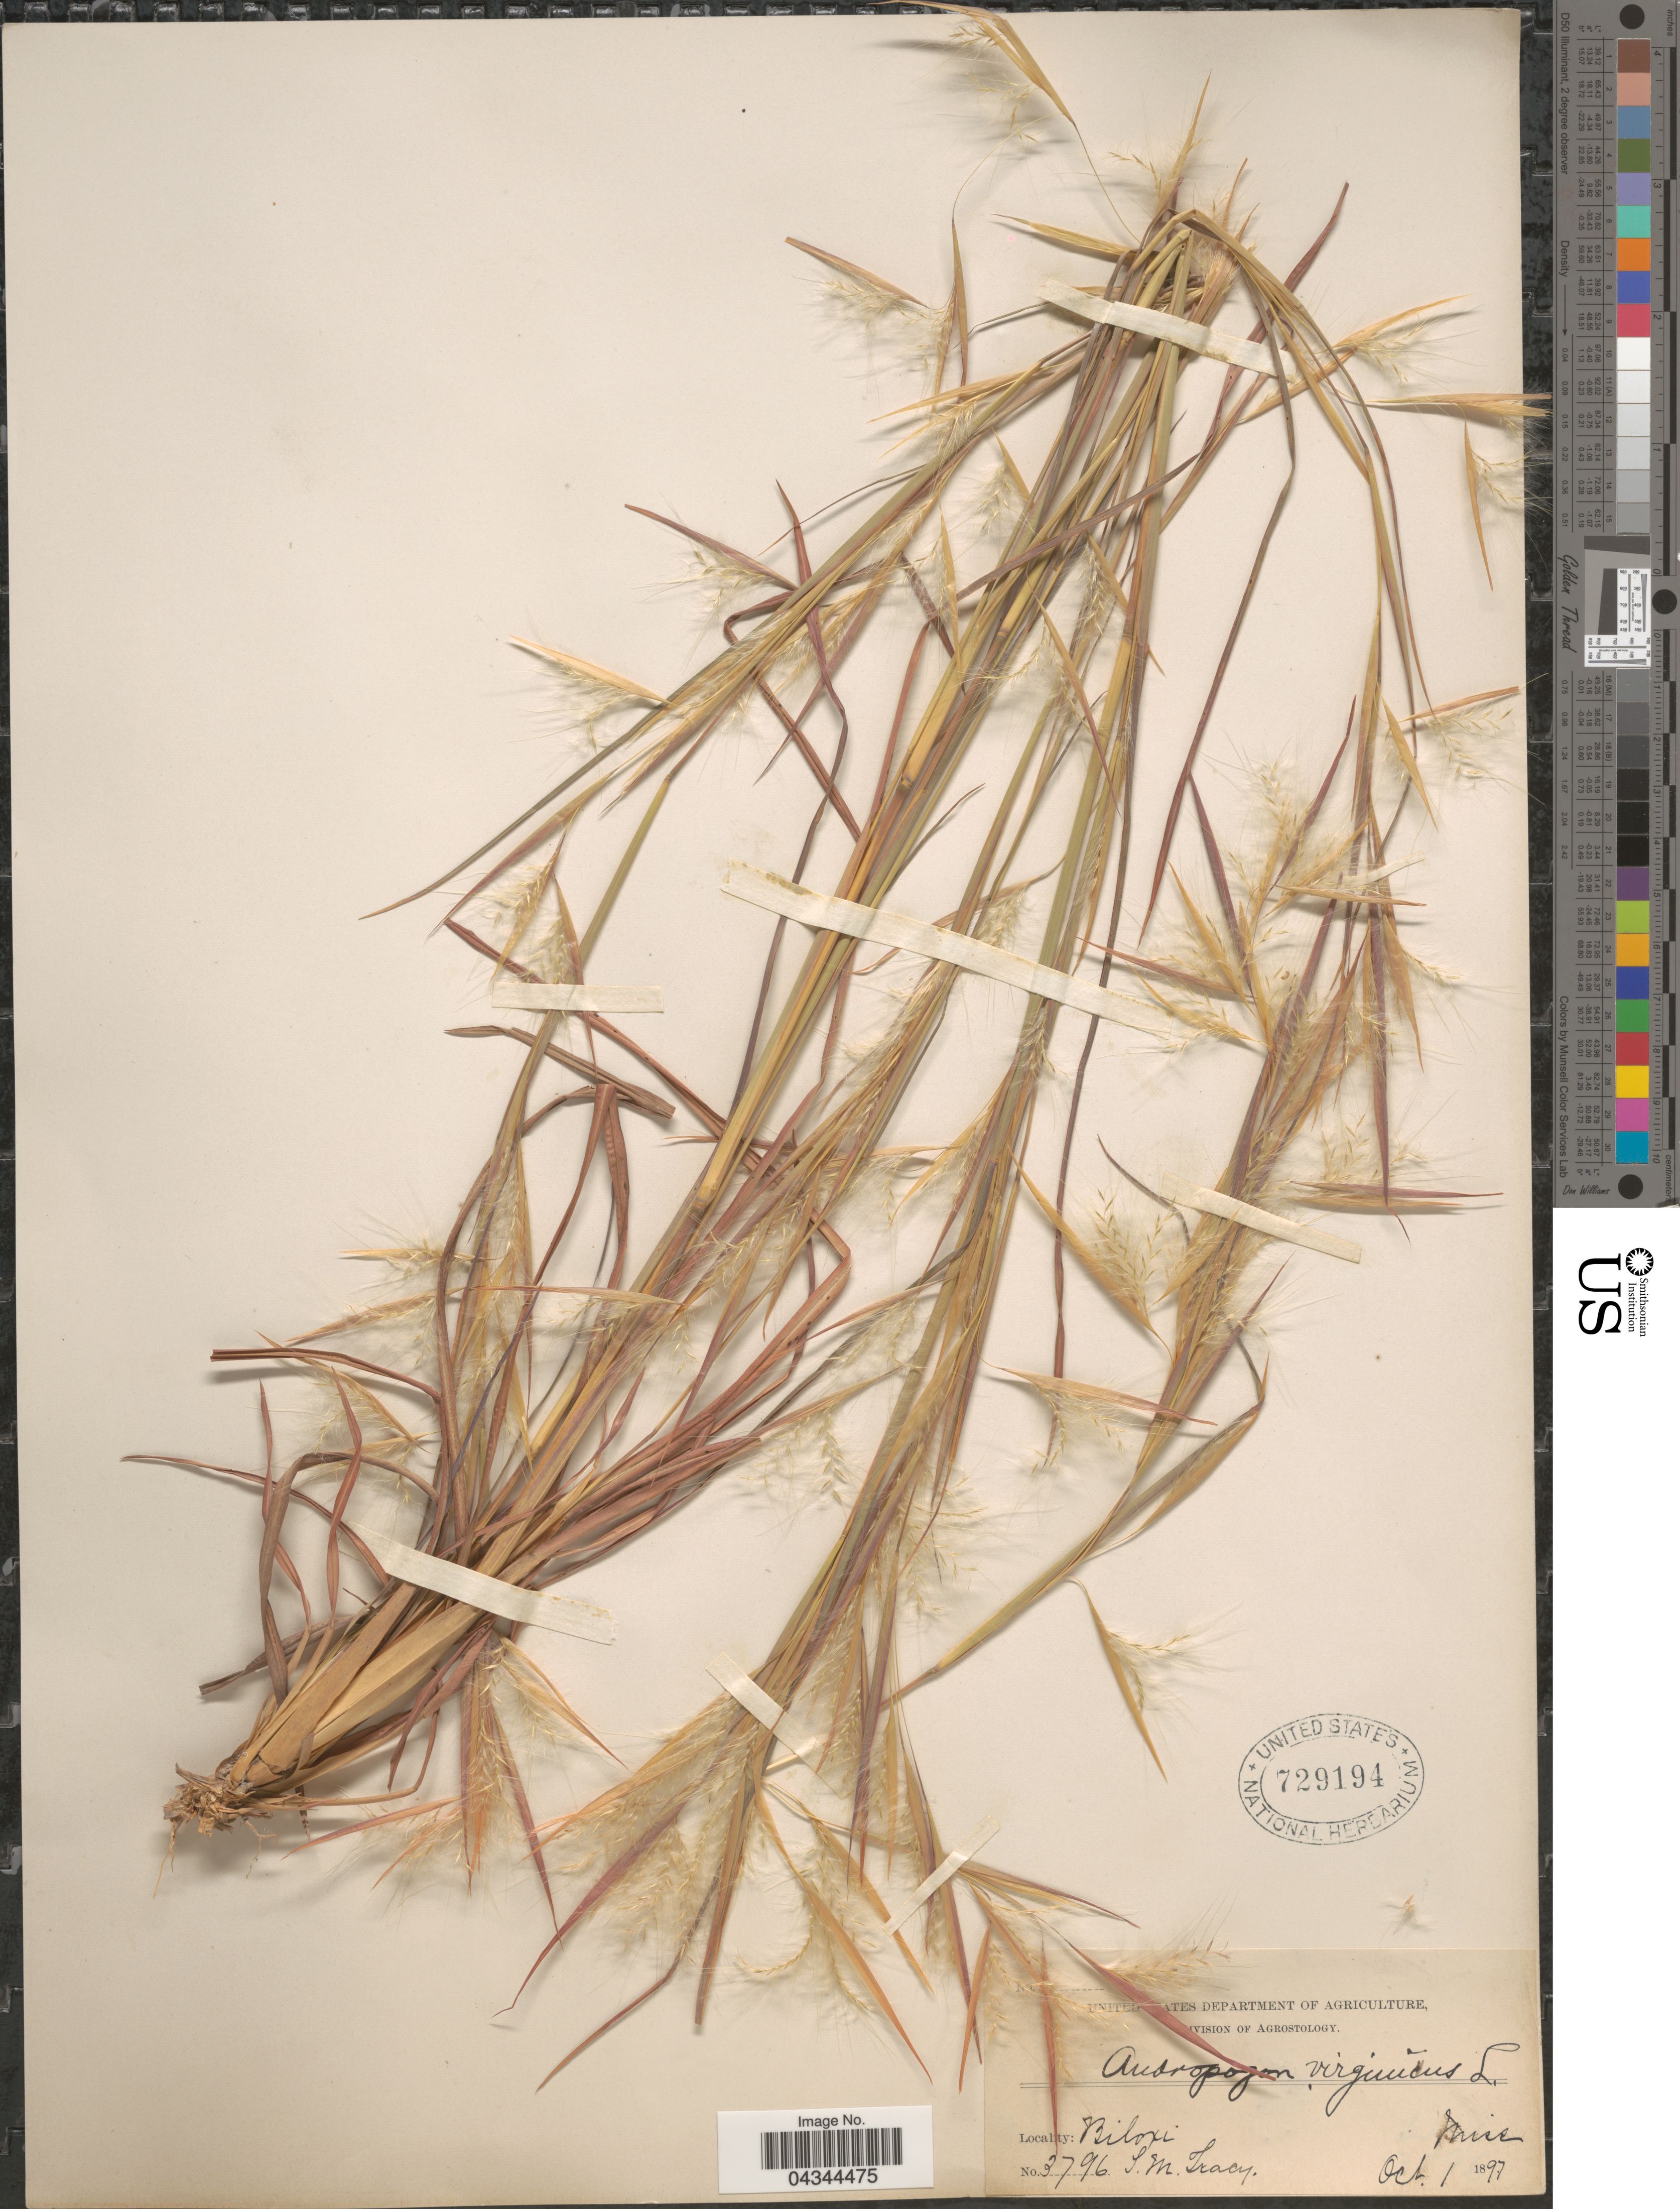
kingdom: Plantae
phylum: Tracheophyta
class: Liliopsida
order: Poales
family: Poaceae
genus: Andropogon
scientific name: Andropogon virginicus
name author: L.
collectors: S. M. Tracy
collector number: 3796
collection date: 1897-10-01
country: United States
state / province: Mississippi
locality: Biloxi.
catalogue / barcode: US 729194